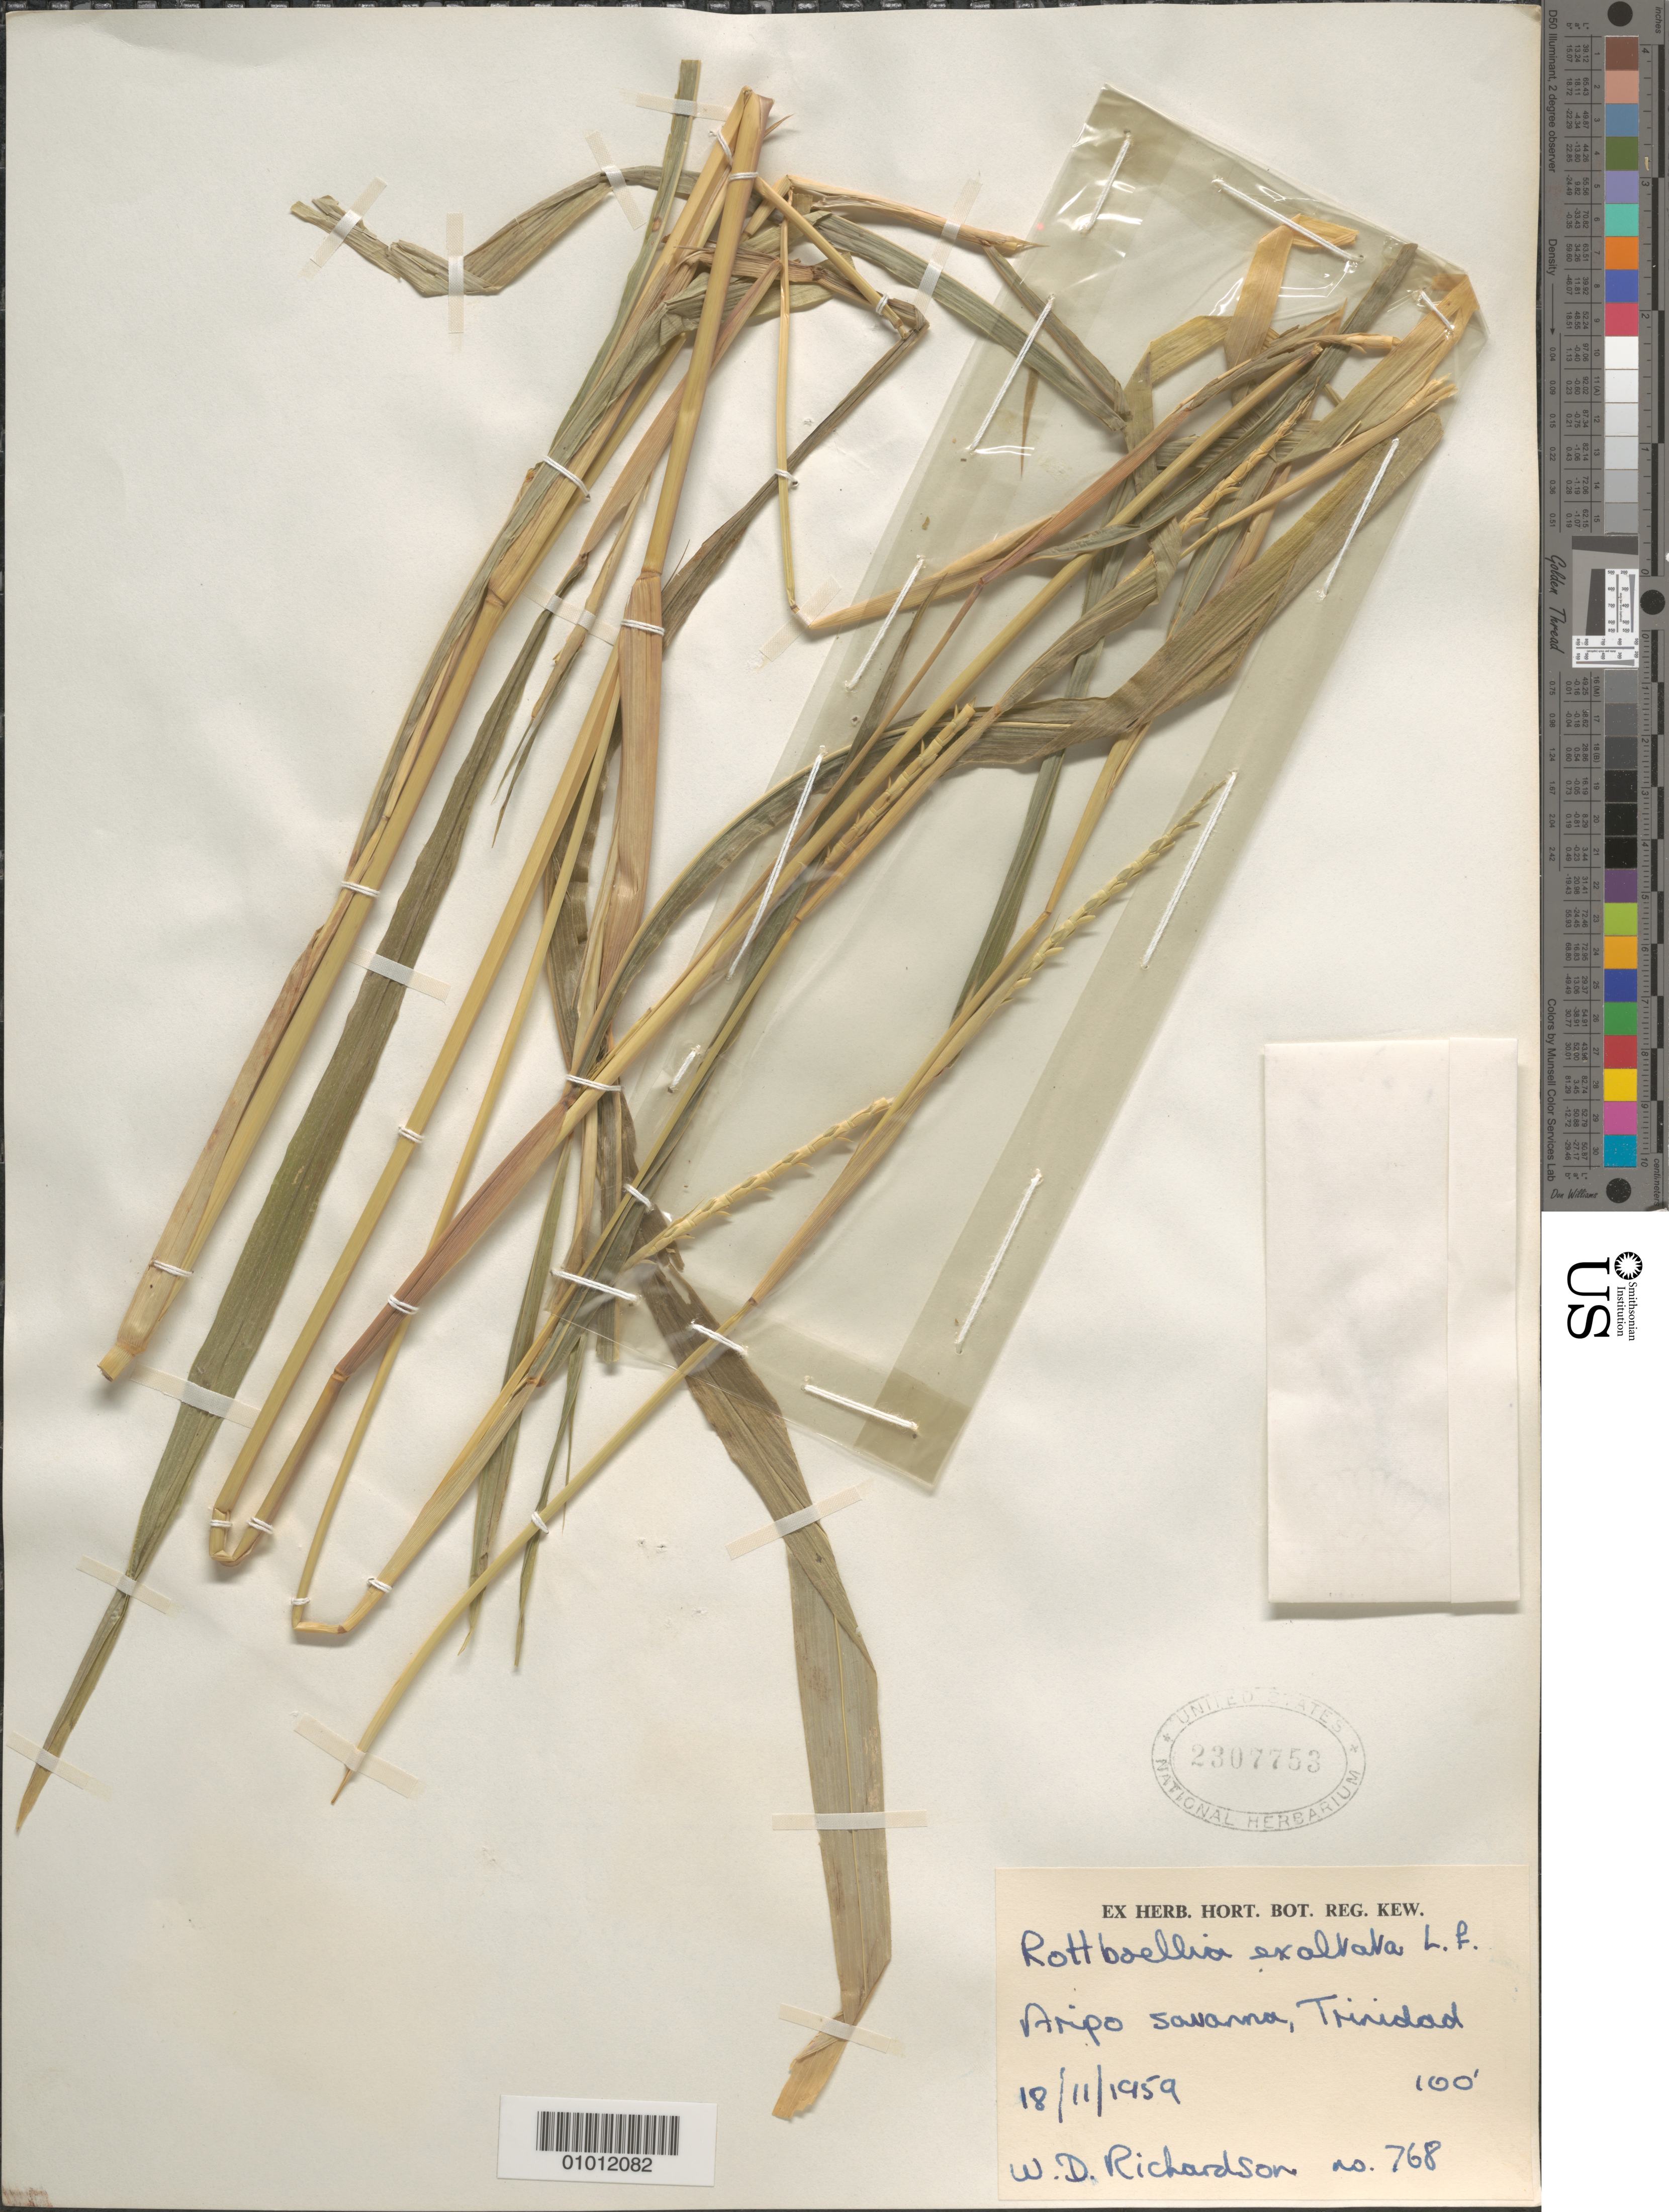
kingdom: Plantae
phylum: Tracheophyta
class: Liliopsida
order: Poales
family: Poaceae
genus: Rottboellia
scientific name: Rottboellia cochinchinensis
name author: (Lour.) Clayton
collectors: W. D. Richardson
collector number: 768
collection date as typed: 18 Nov 1959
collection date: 1959-11-18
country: Trinidad and Tobago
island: Trinidad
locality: Aripo savanna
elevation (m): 30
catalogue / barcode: US 2307753